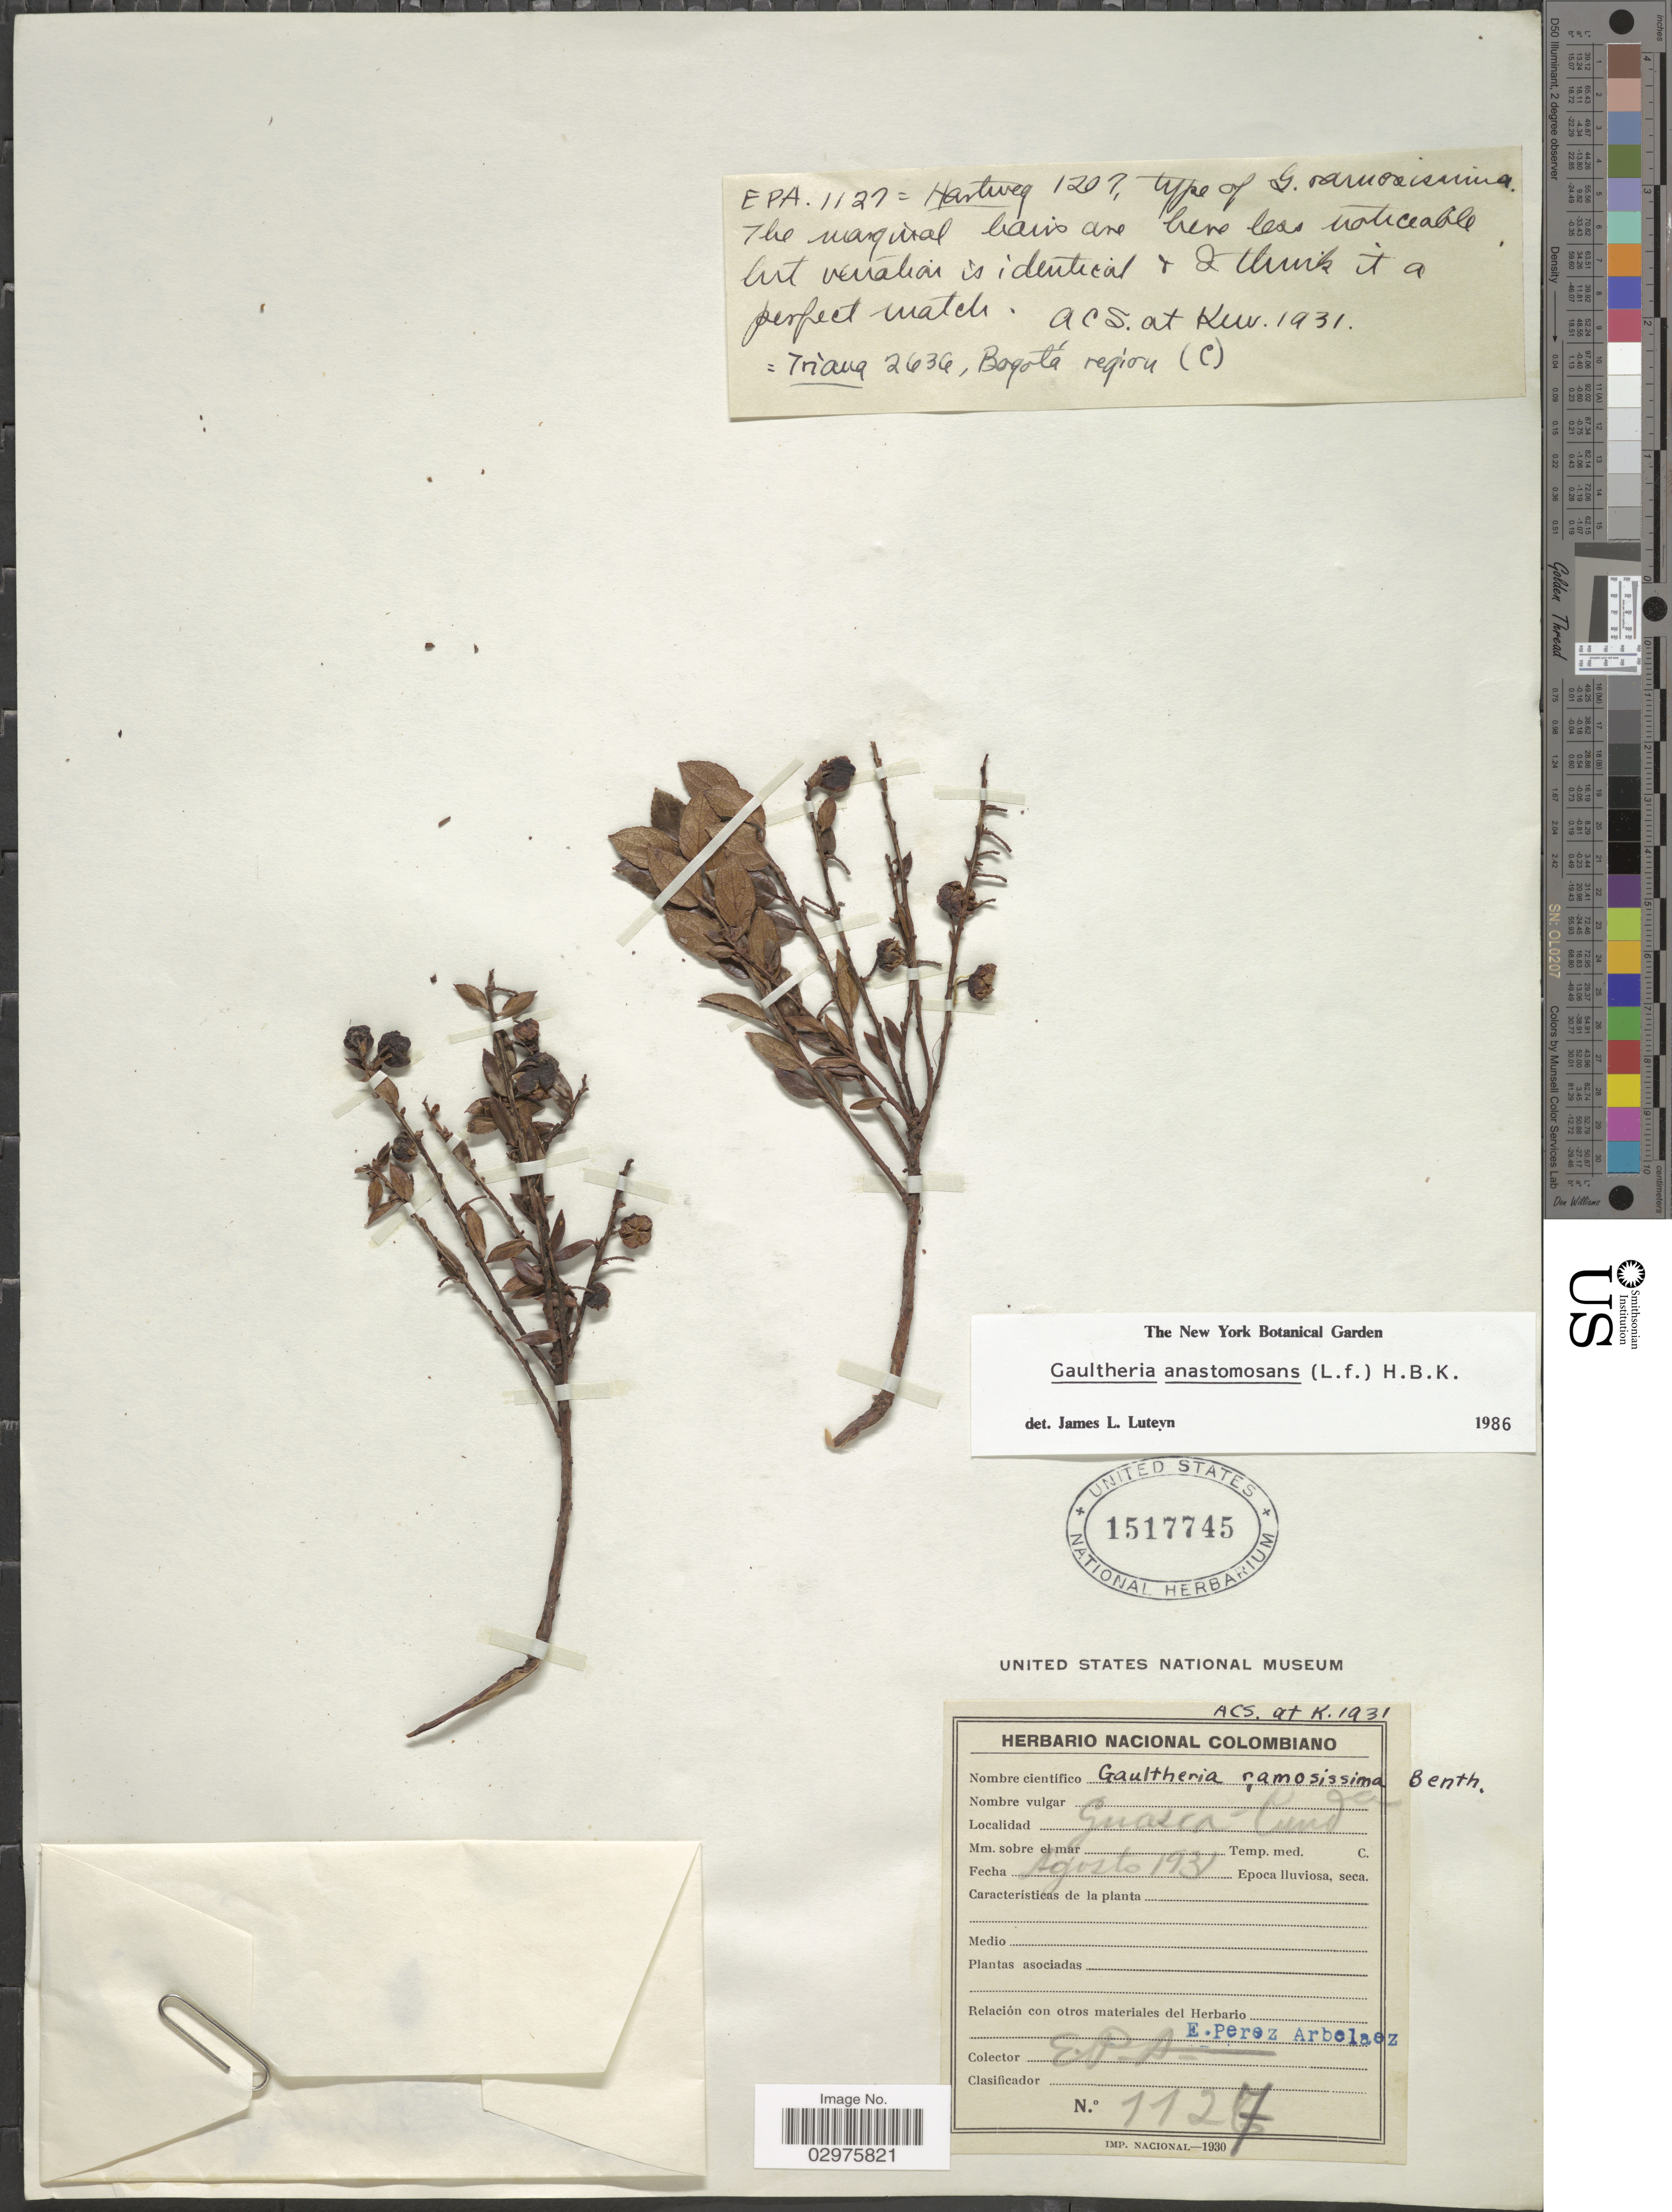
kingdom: Plantae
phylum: Tracheophyta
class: Magnoliopsida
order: Ericales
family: Ericaceae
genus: Gaultheria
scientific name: Gaultheria anastomosans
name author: (L. f.) Kunth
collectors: E. Pérez Arbeláez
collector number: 1127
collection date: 1931-08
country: Colombia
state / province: Cundinamarca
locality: Guasca - Cunda.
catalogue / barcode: US 1517745